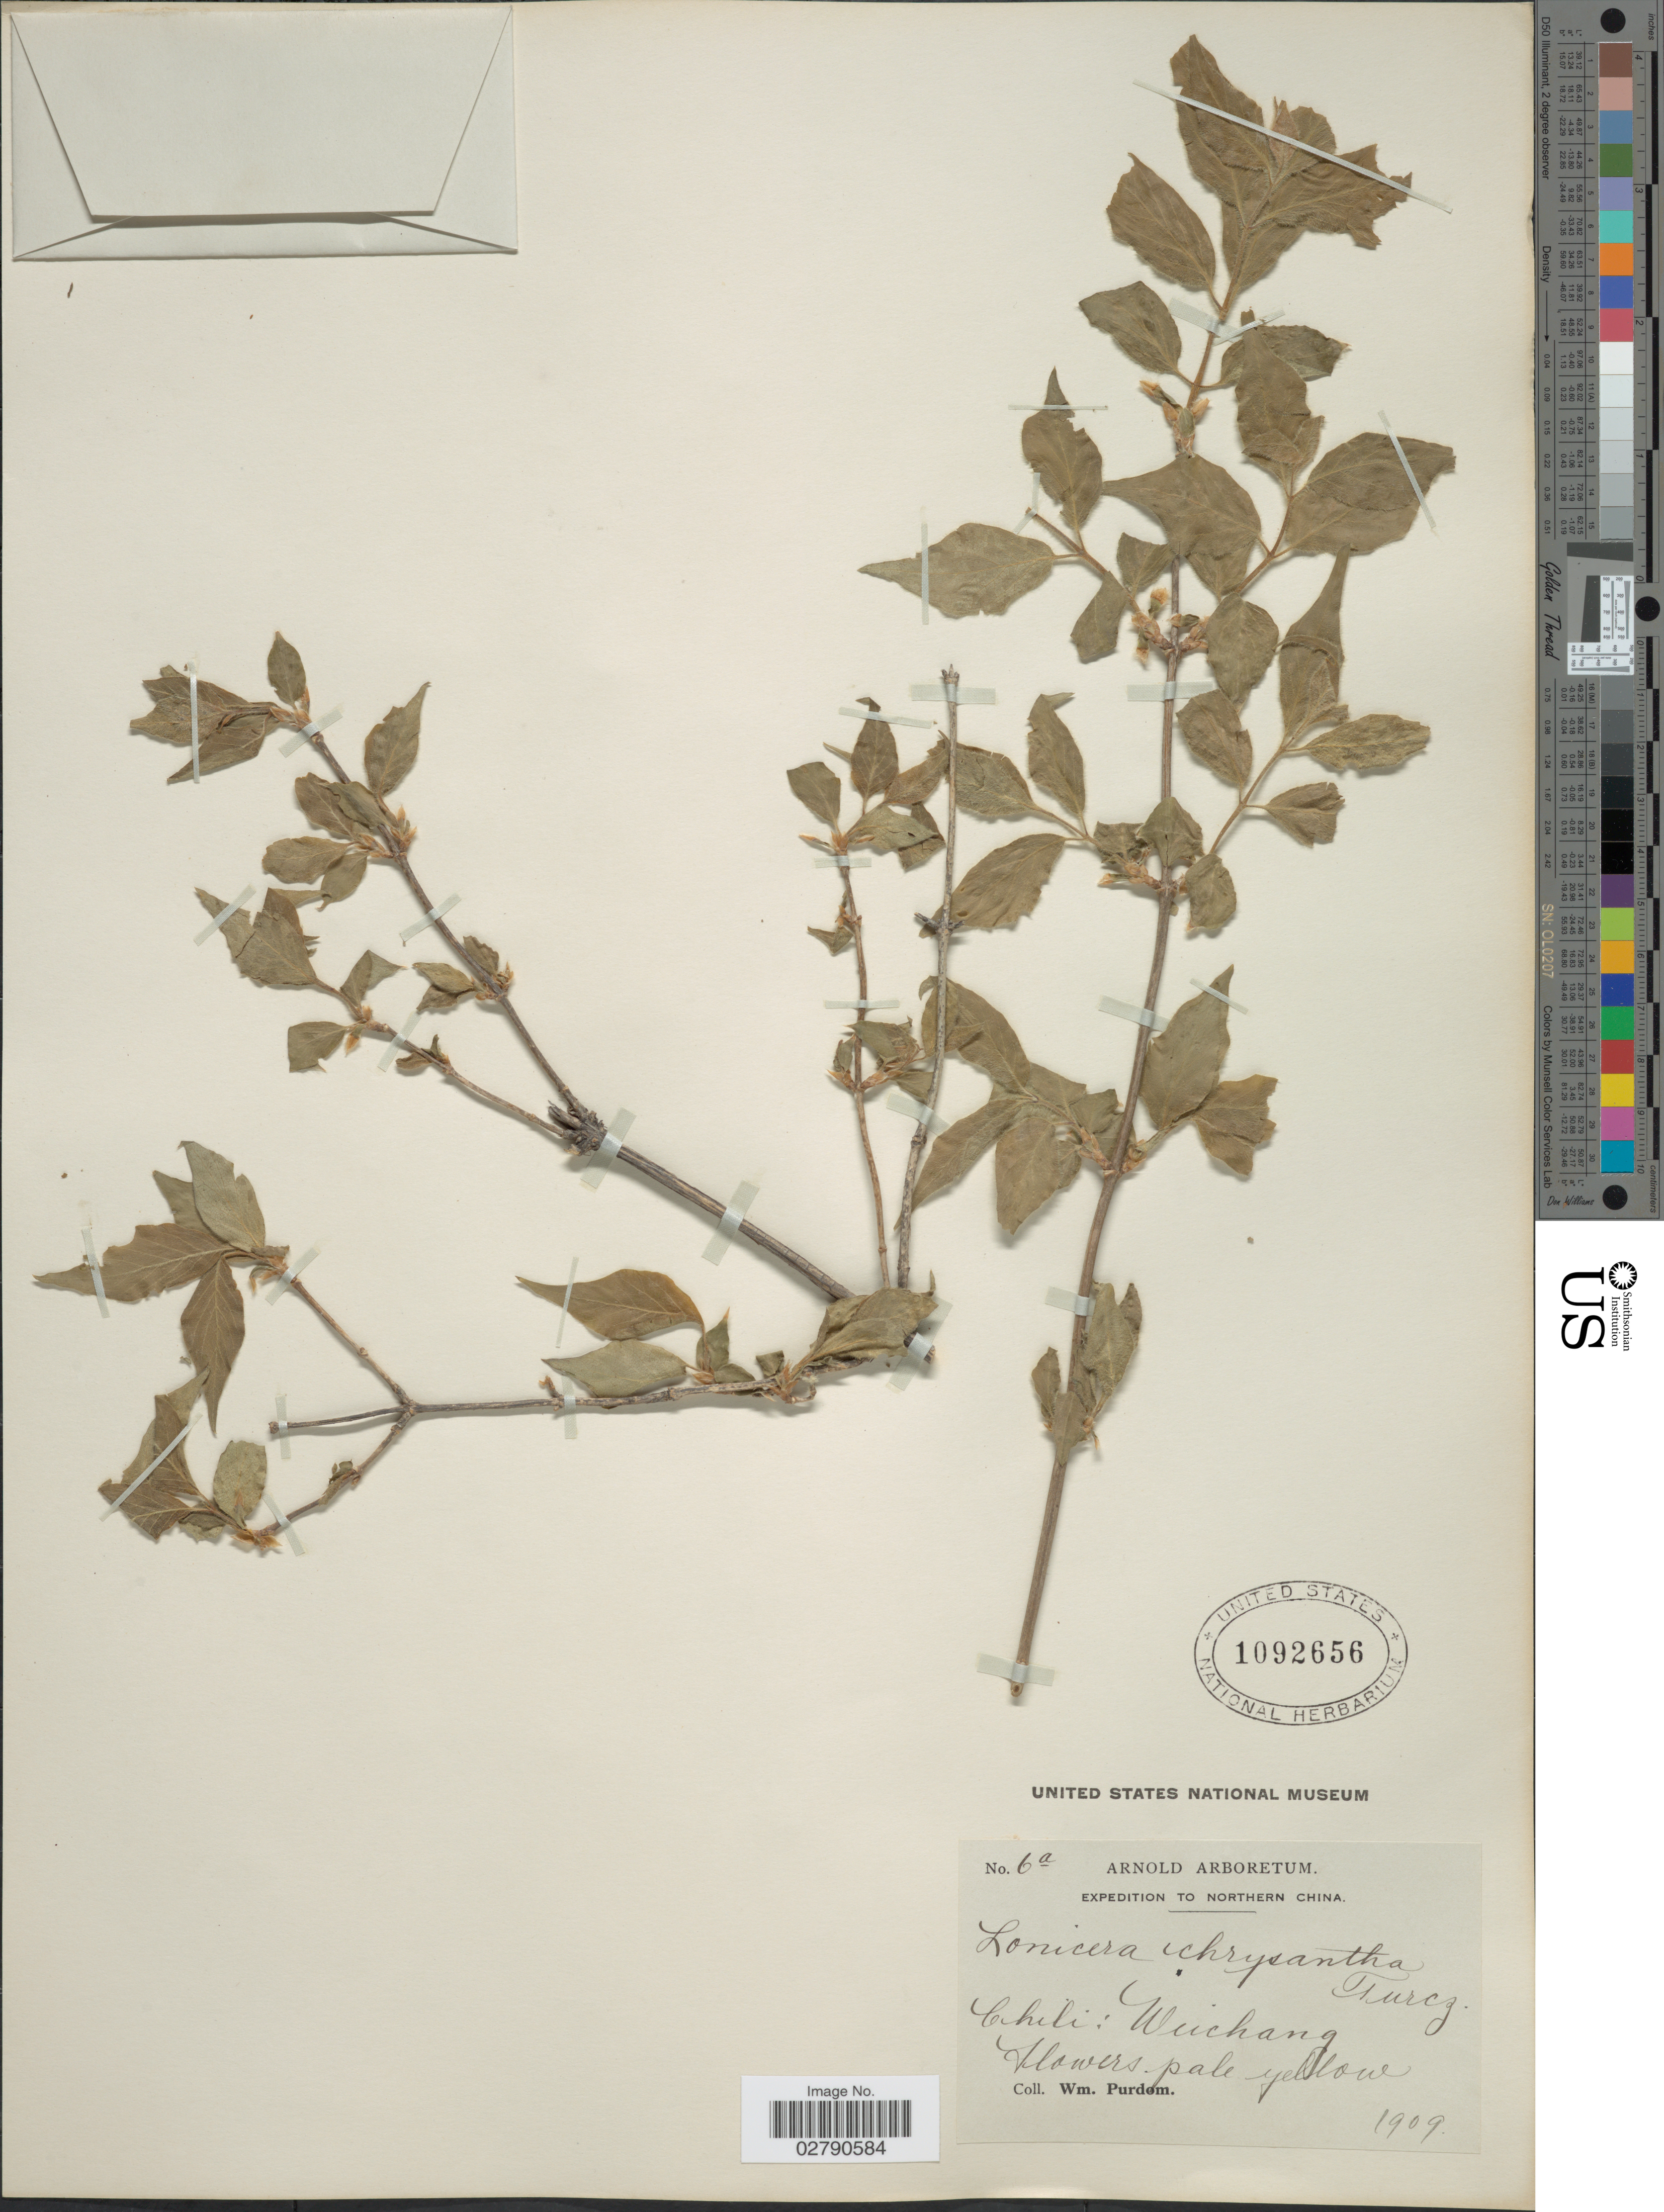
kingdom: Plantae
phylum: Tracheophyta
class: Magnoliopsida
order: Dipsacales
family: Caprifoliaceae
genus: Lonicera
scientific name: Lonicera chrysantha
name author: Turcz. ex Ledeb.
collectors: W. Purdom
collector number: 6a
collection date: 1909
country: China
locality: Northern China. Chili: Weichang.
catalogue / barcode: US 1092656